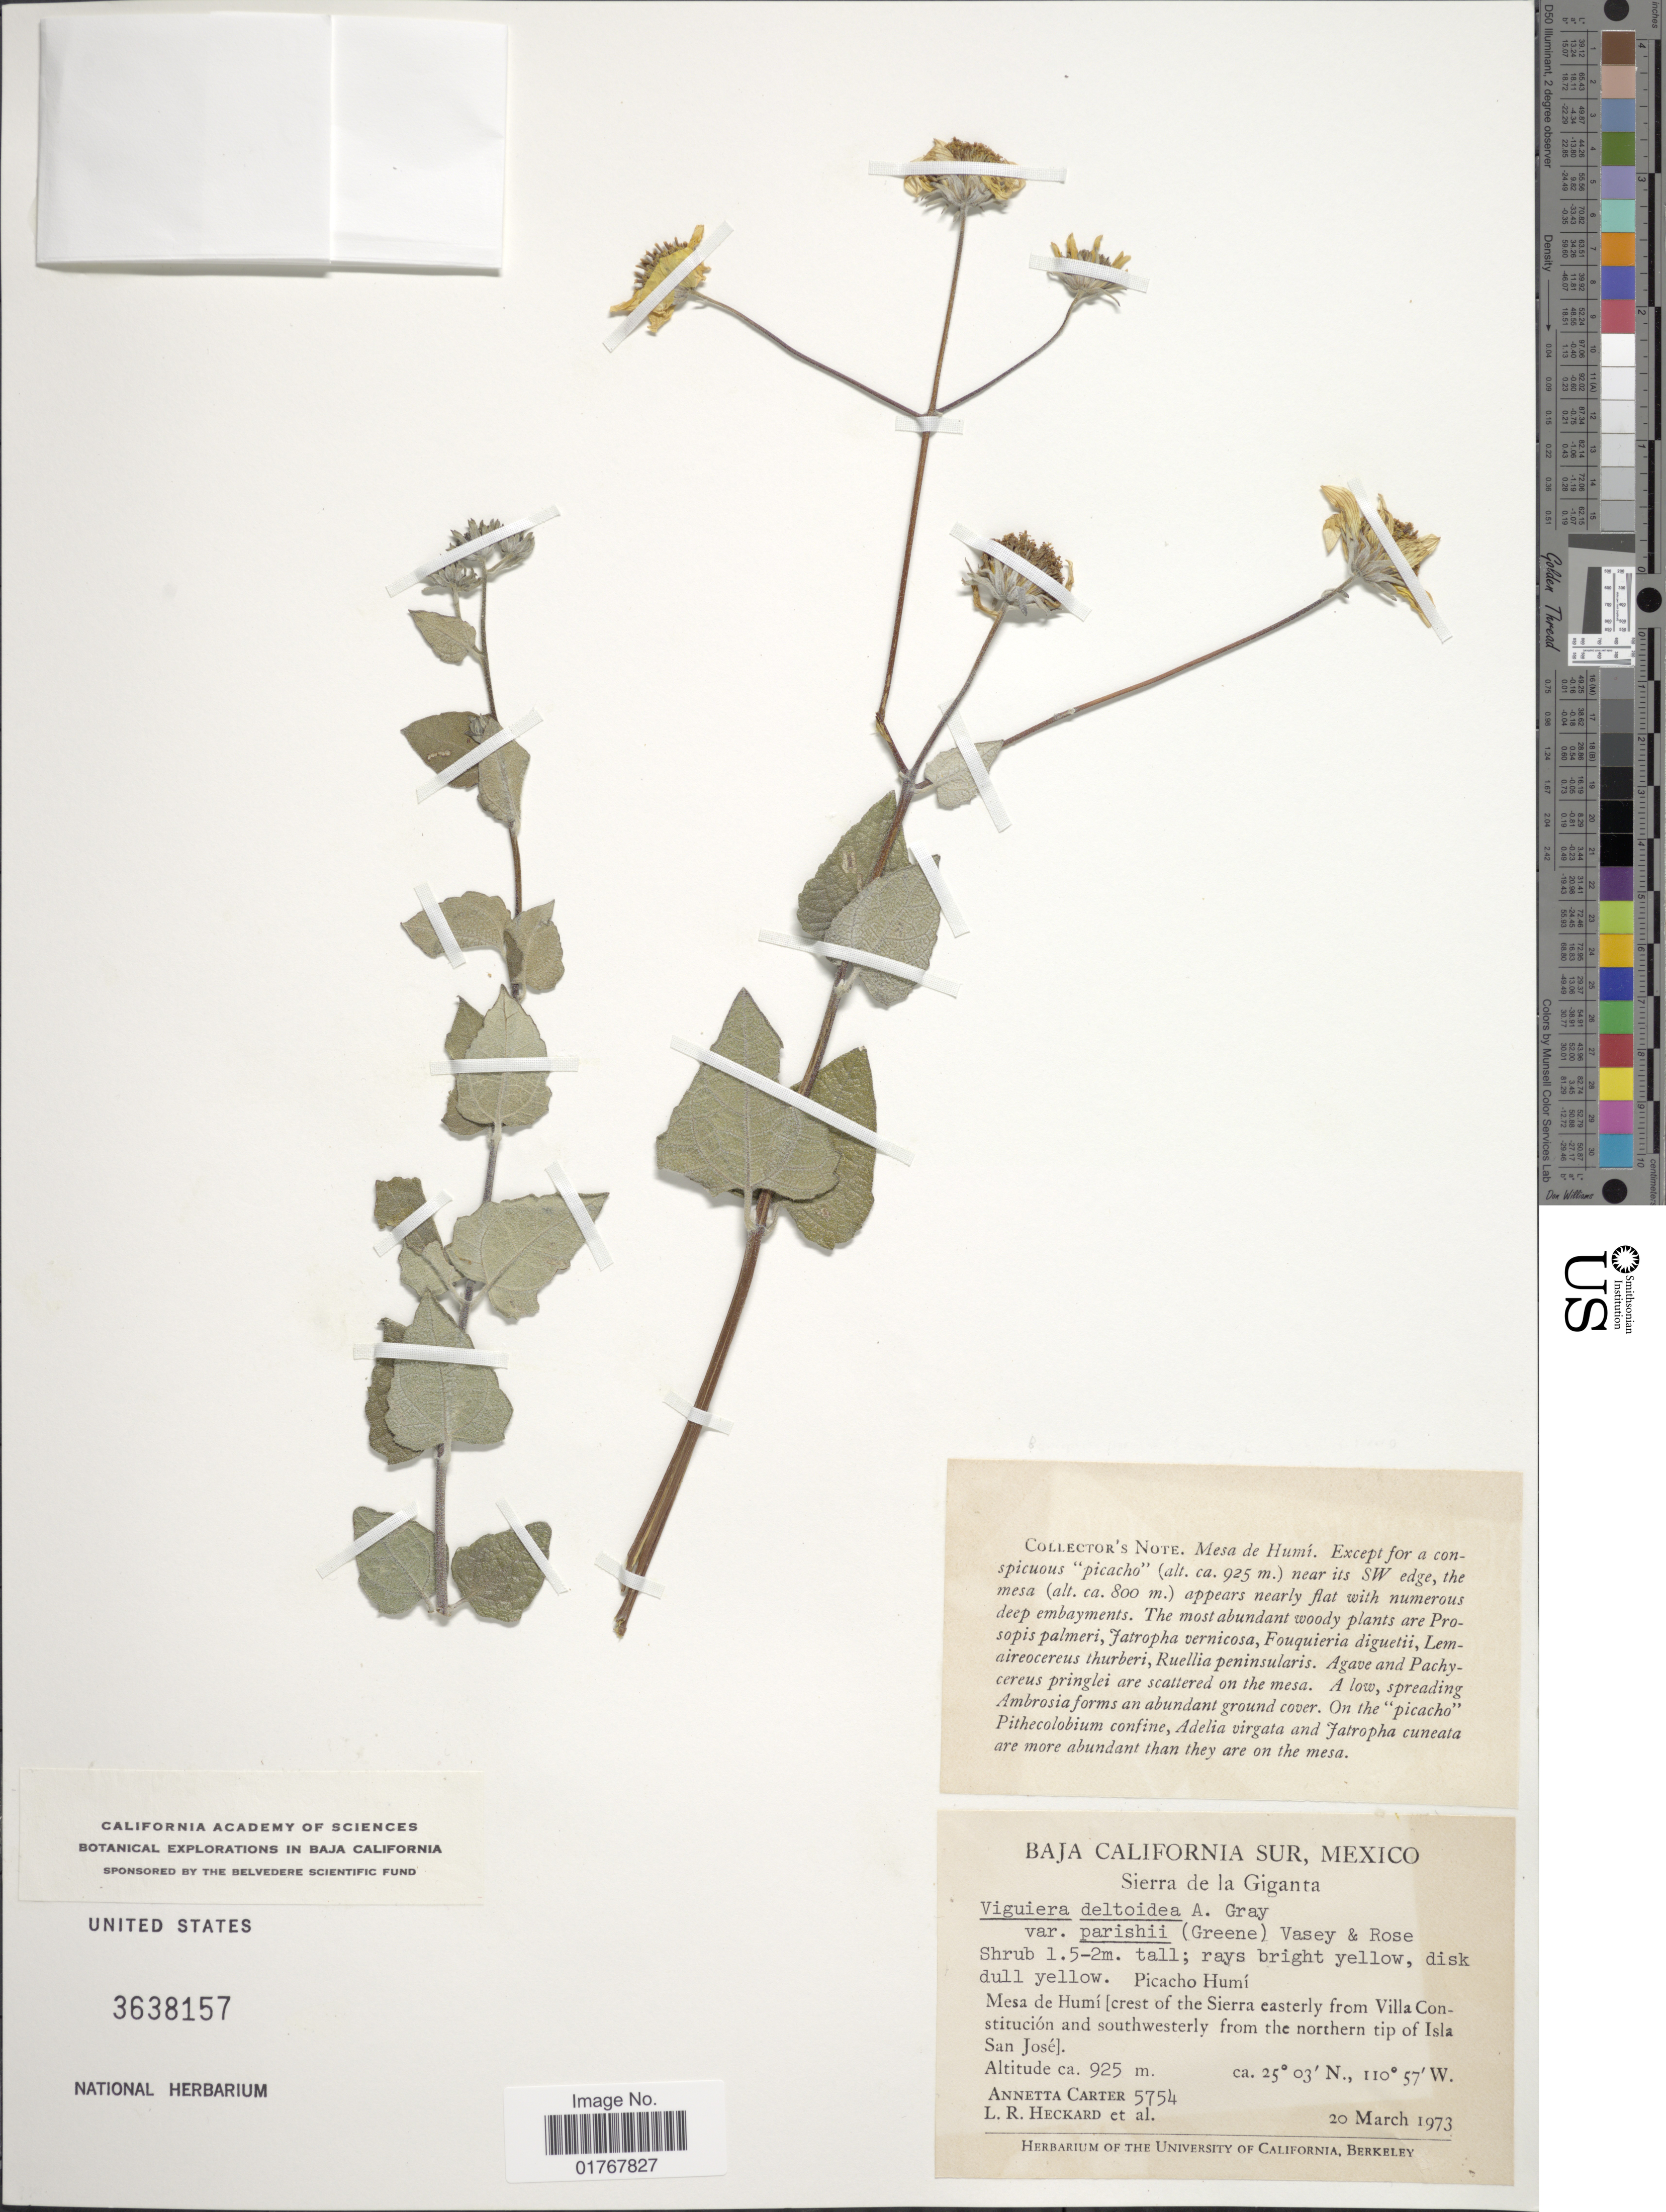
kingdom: Plantae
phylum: Tracheophyta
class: Magnoliopsida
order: Asterales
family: Asteraceae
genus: Viguiera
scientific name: Viguiera deltoidea var. parishii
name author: (Greene) Vasey & Rose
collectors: A. Carter & L. R. Heckard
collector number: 5754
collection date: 1973-03-20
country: Mexico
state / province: Baja California Sur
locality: Sierra de la Giganta, Picacho Humí, Mesa de Humí [crest of the Sierra easterly from Villa Constitución and southwesterly from the northern tip of Isla San José]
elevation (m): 925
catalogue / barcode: US 3638157